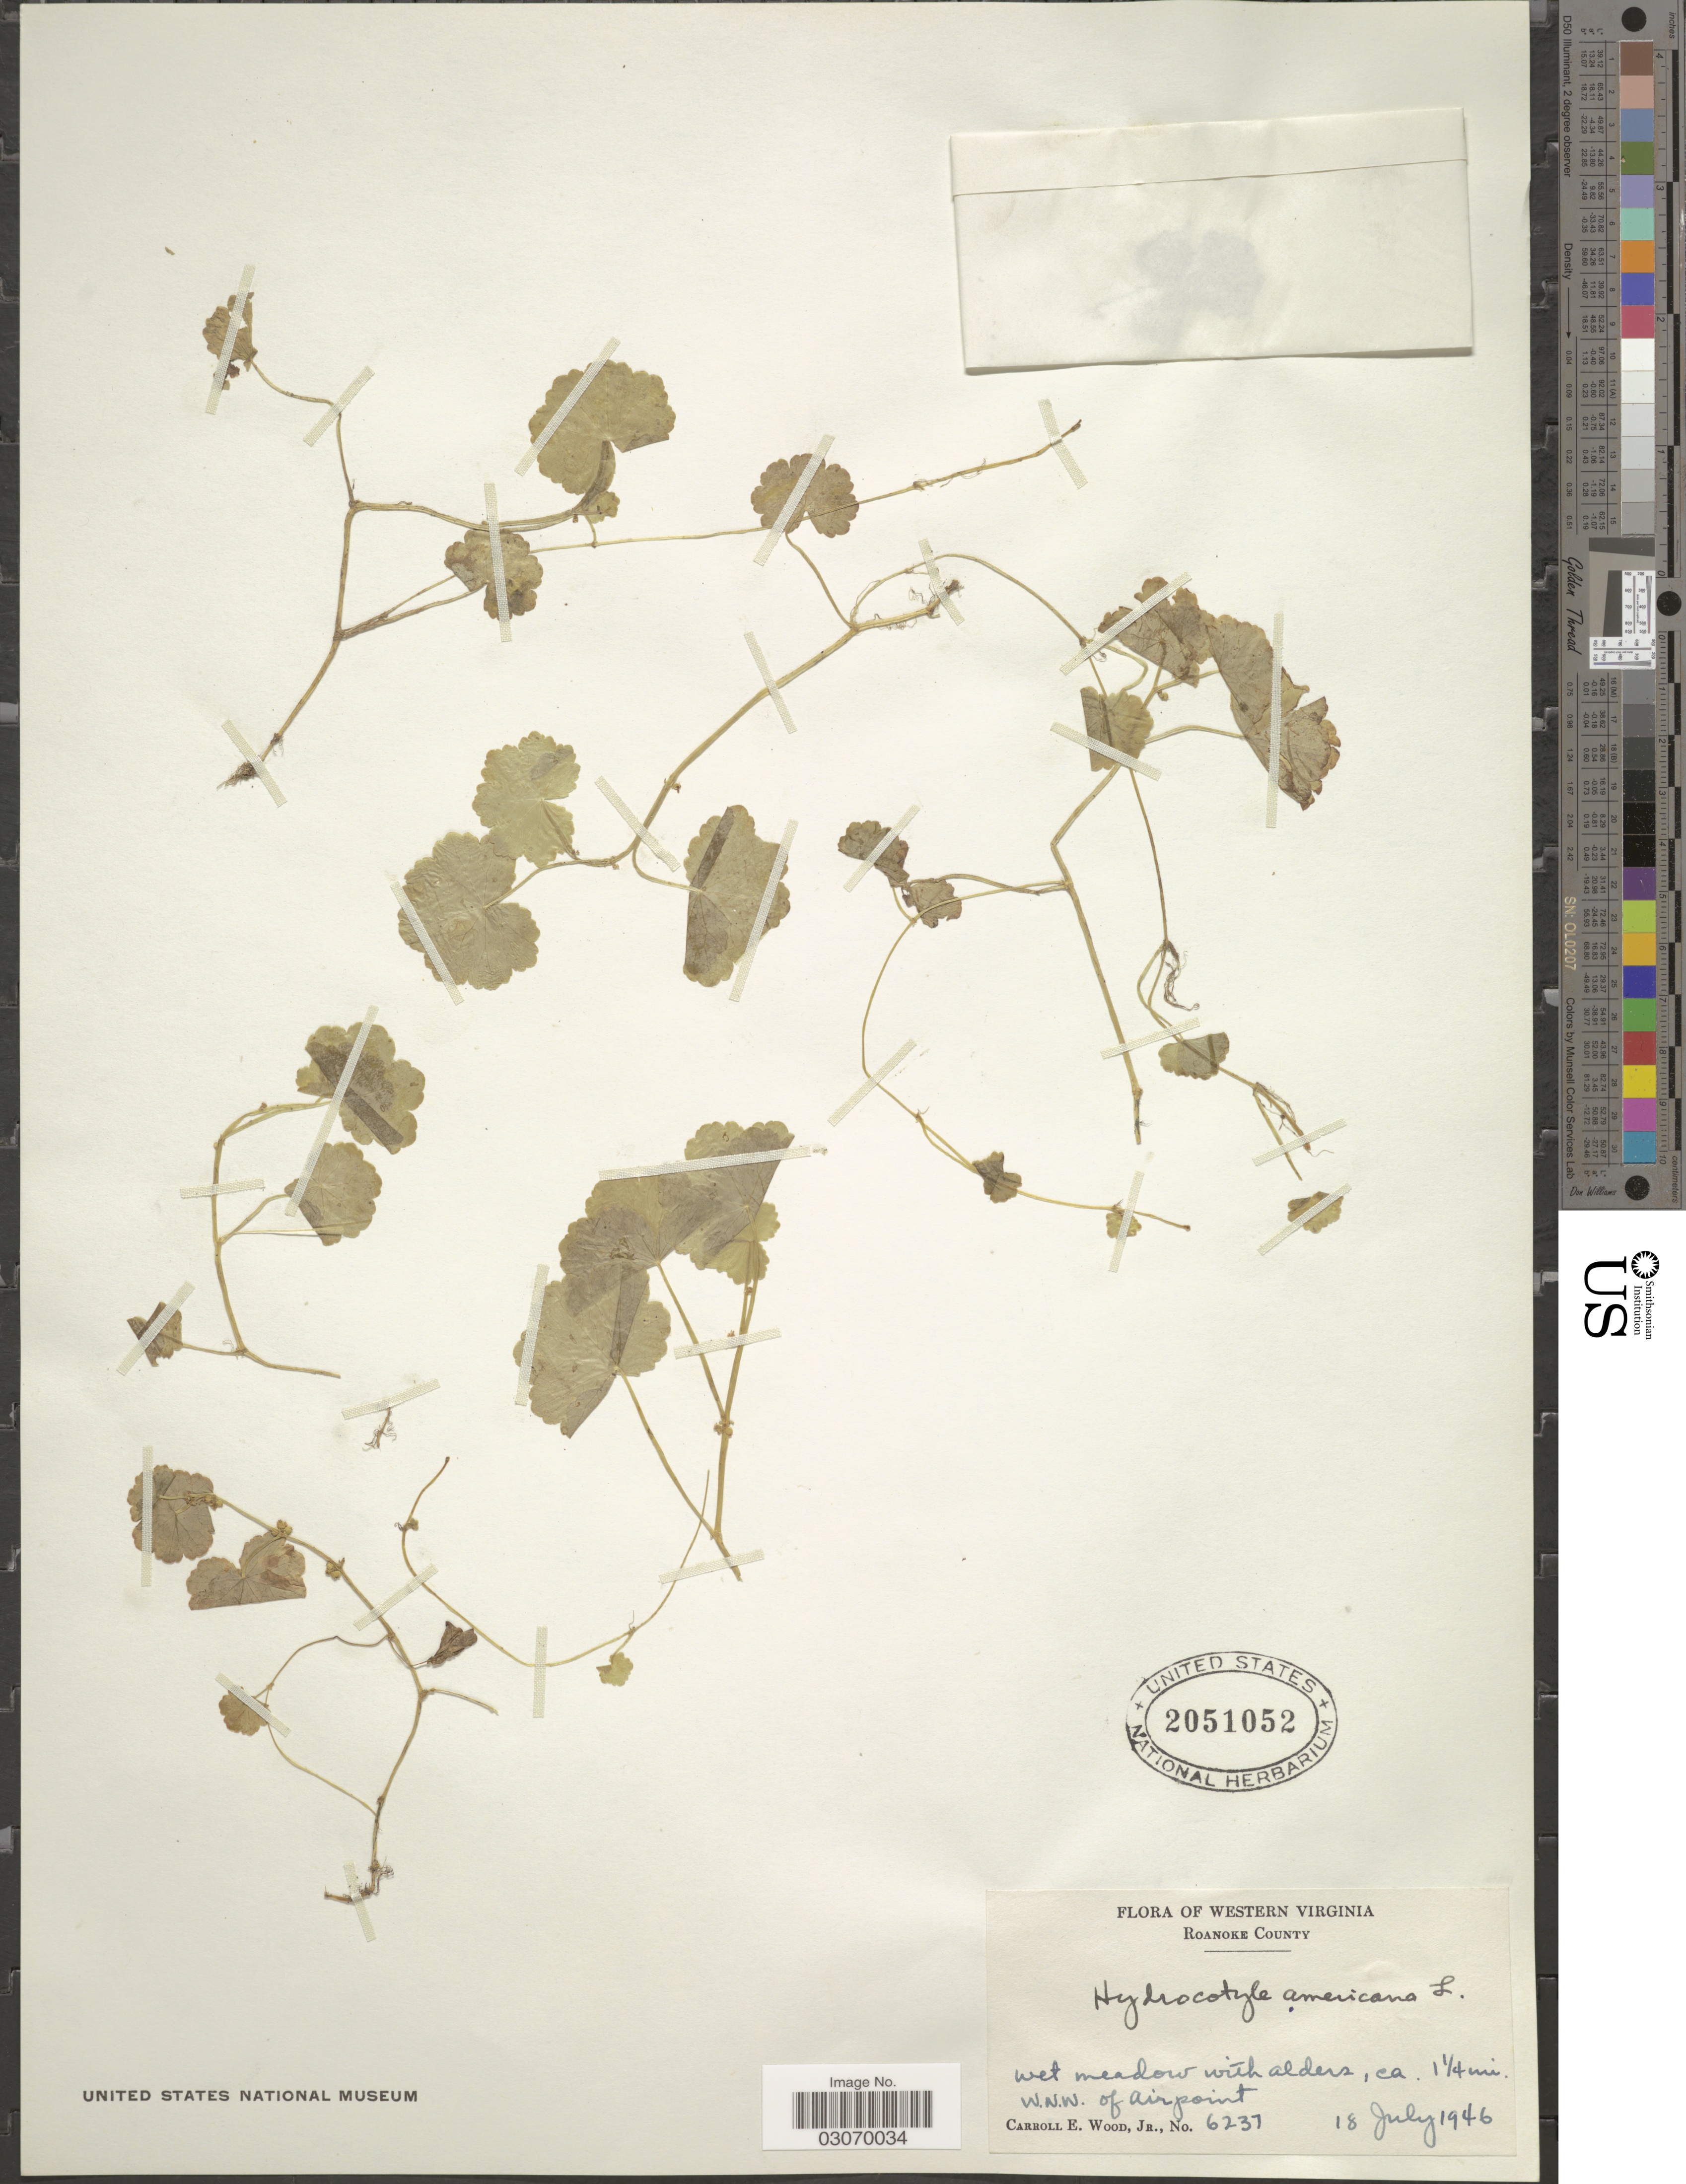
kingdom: Plantae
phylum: Tracheophyta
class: Magnoliopsida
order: Apiales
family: Araliaceae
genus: Hydrocotyle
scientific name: Hydrocotyle americana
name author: L.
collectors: C. Wood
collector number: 6237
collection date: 1946-07-18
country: United States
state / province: Virginia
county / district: Roanoke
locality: Western Virginia. Wet meadow with alders, ca. 1¼ nu, W.N.W. of Airpoint.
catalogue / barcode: US 2051052